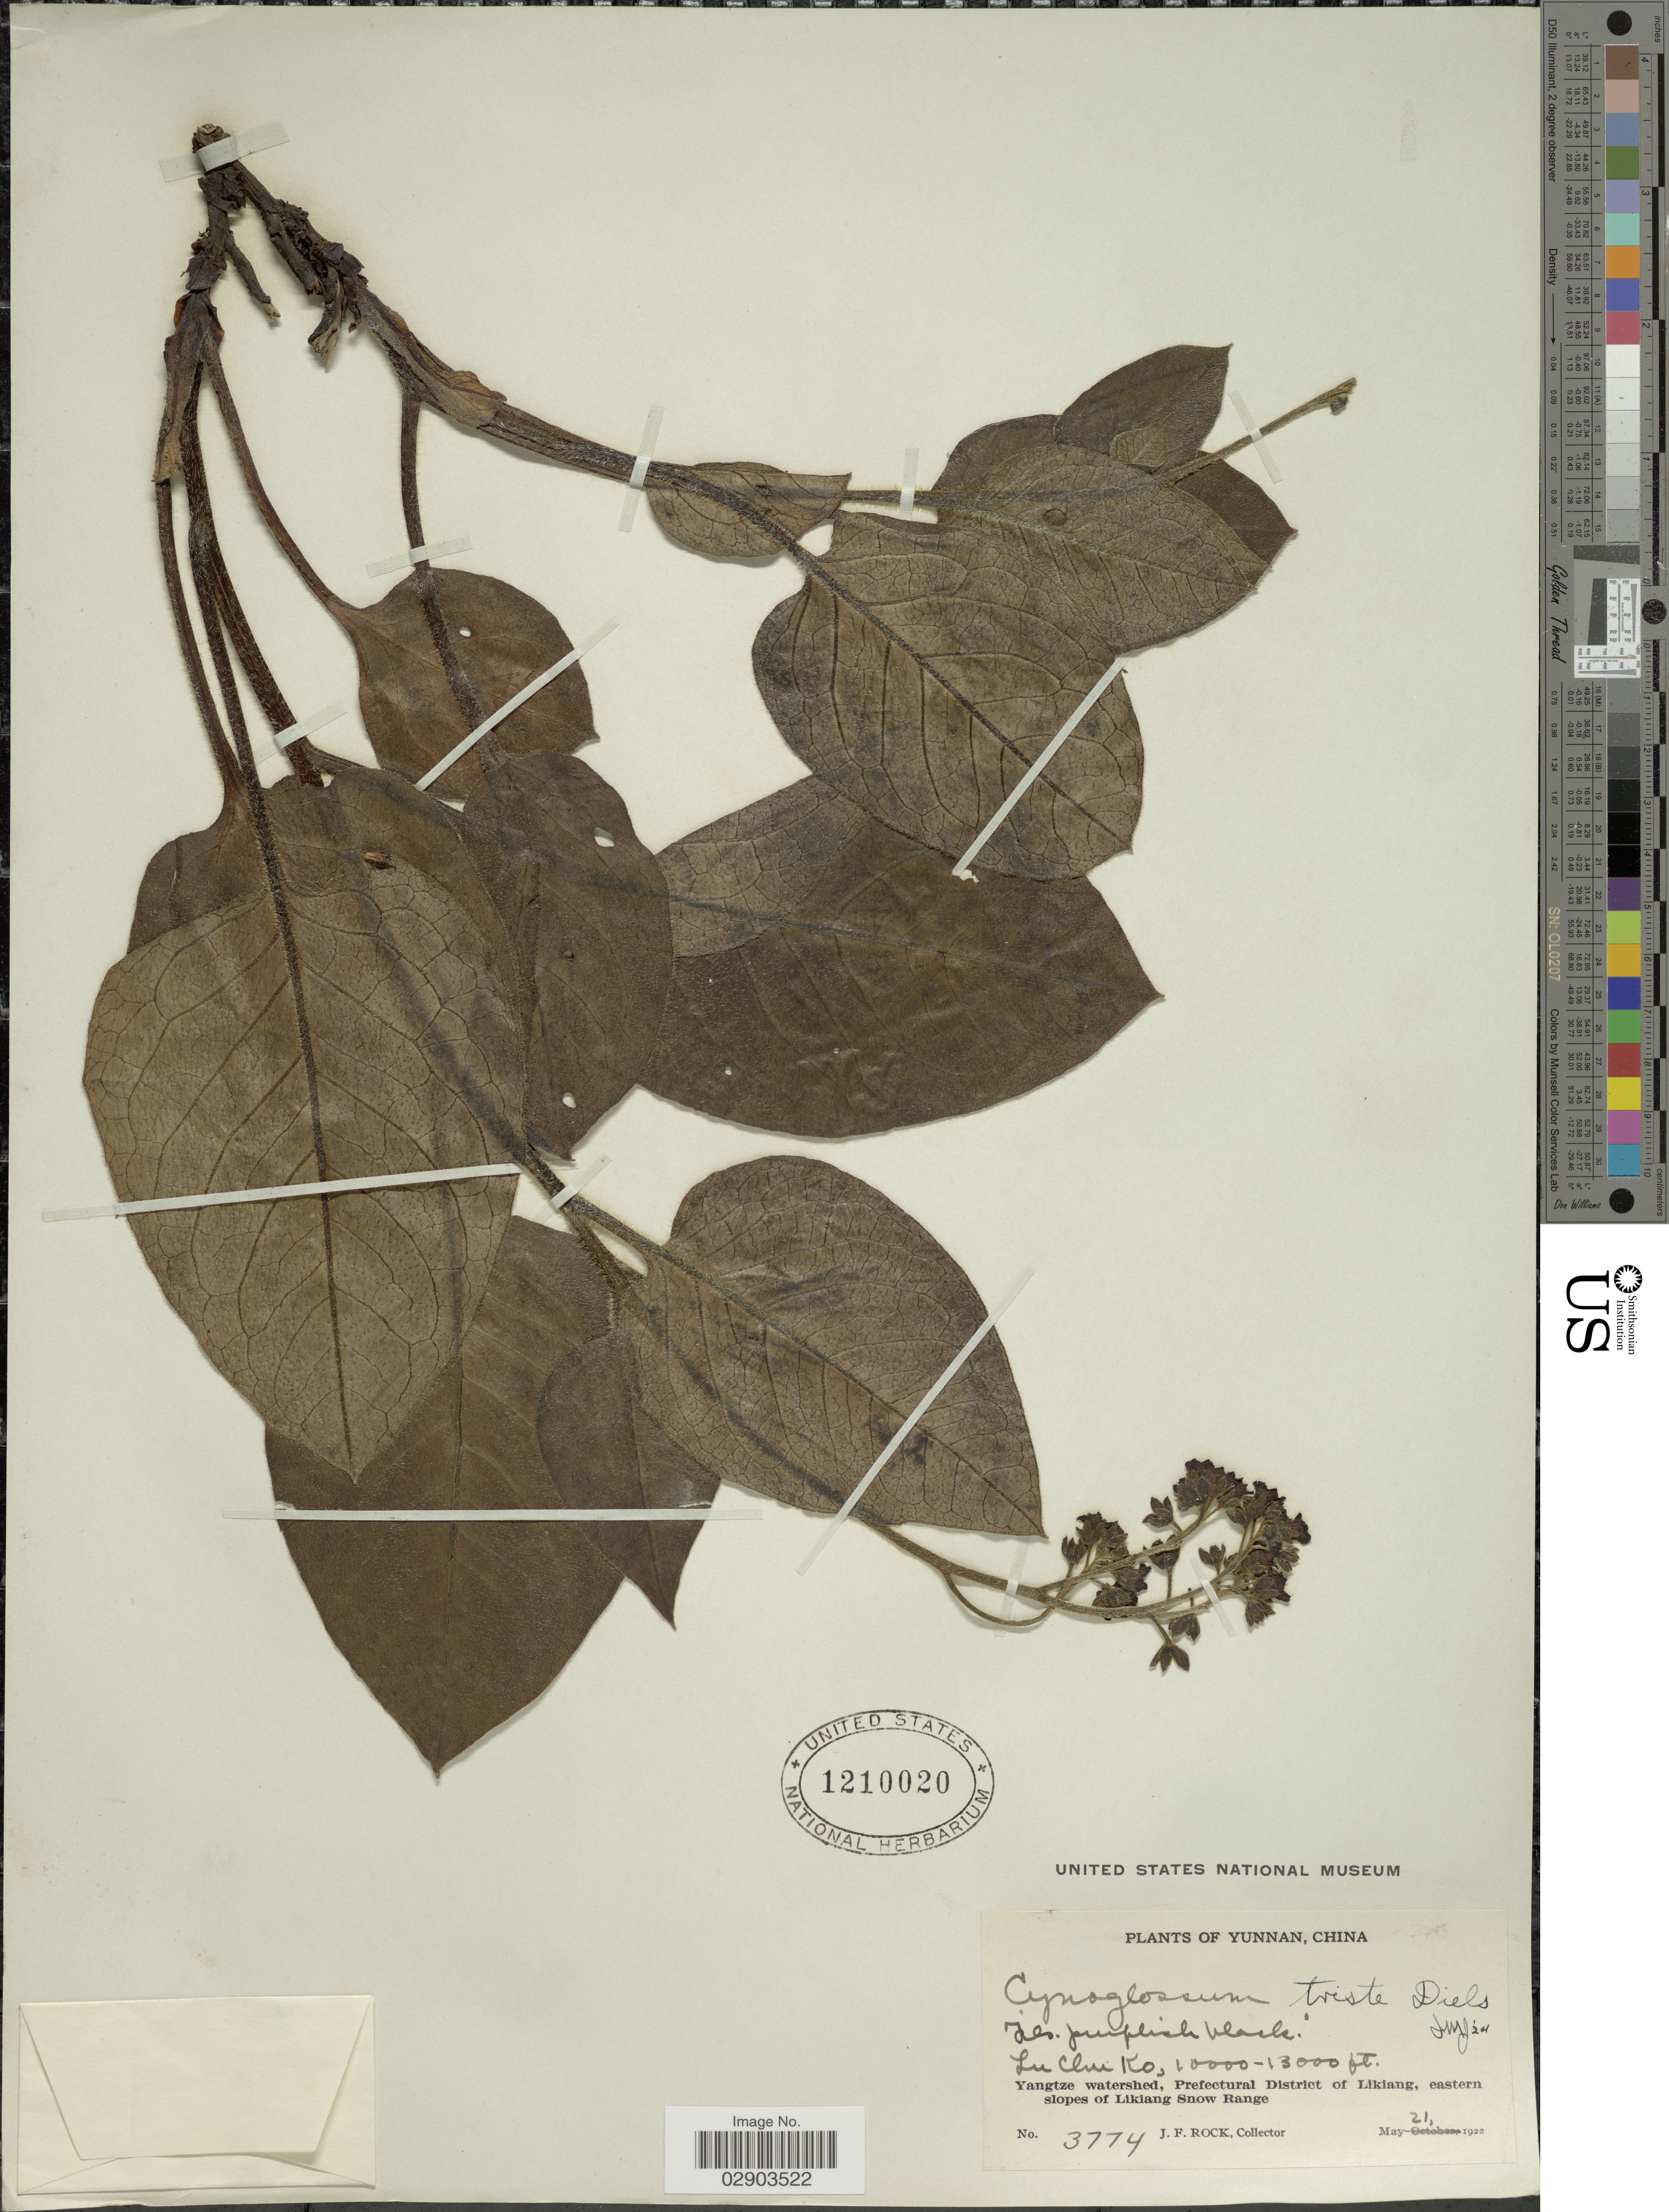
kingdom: Plantae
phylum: Tracheophyta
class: Magnoliopsida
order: Boraginales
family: Boraginaceae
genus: Cynoglossum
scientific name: Cynoglossum triste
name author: Diels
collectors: J. Rock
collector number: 3774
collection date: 1922-05-21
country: China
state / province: Yunnan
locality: Lu Chu Ko. Yangtze watershed, Prefectural District of Likiang, eastern slopes of Likiang Snow Range.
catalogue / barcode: US 1210020